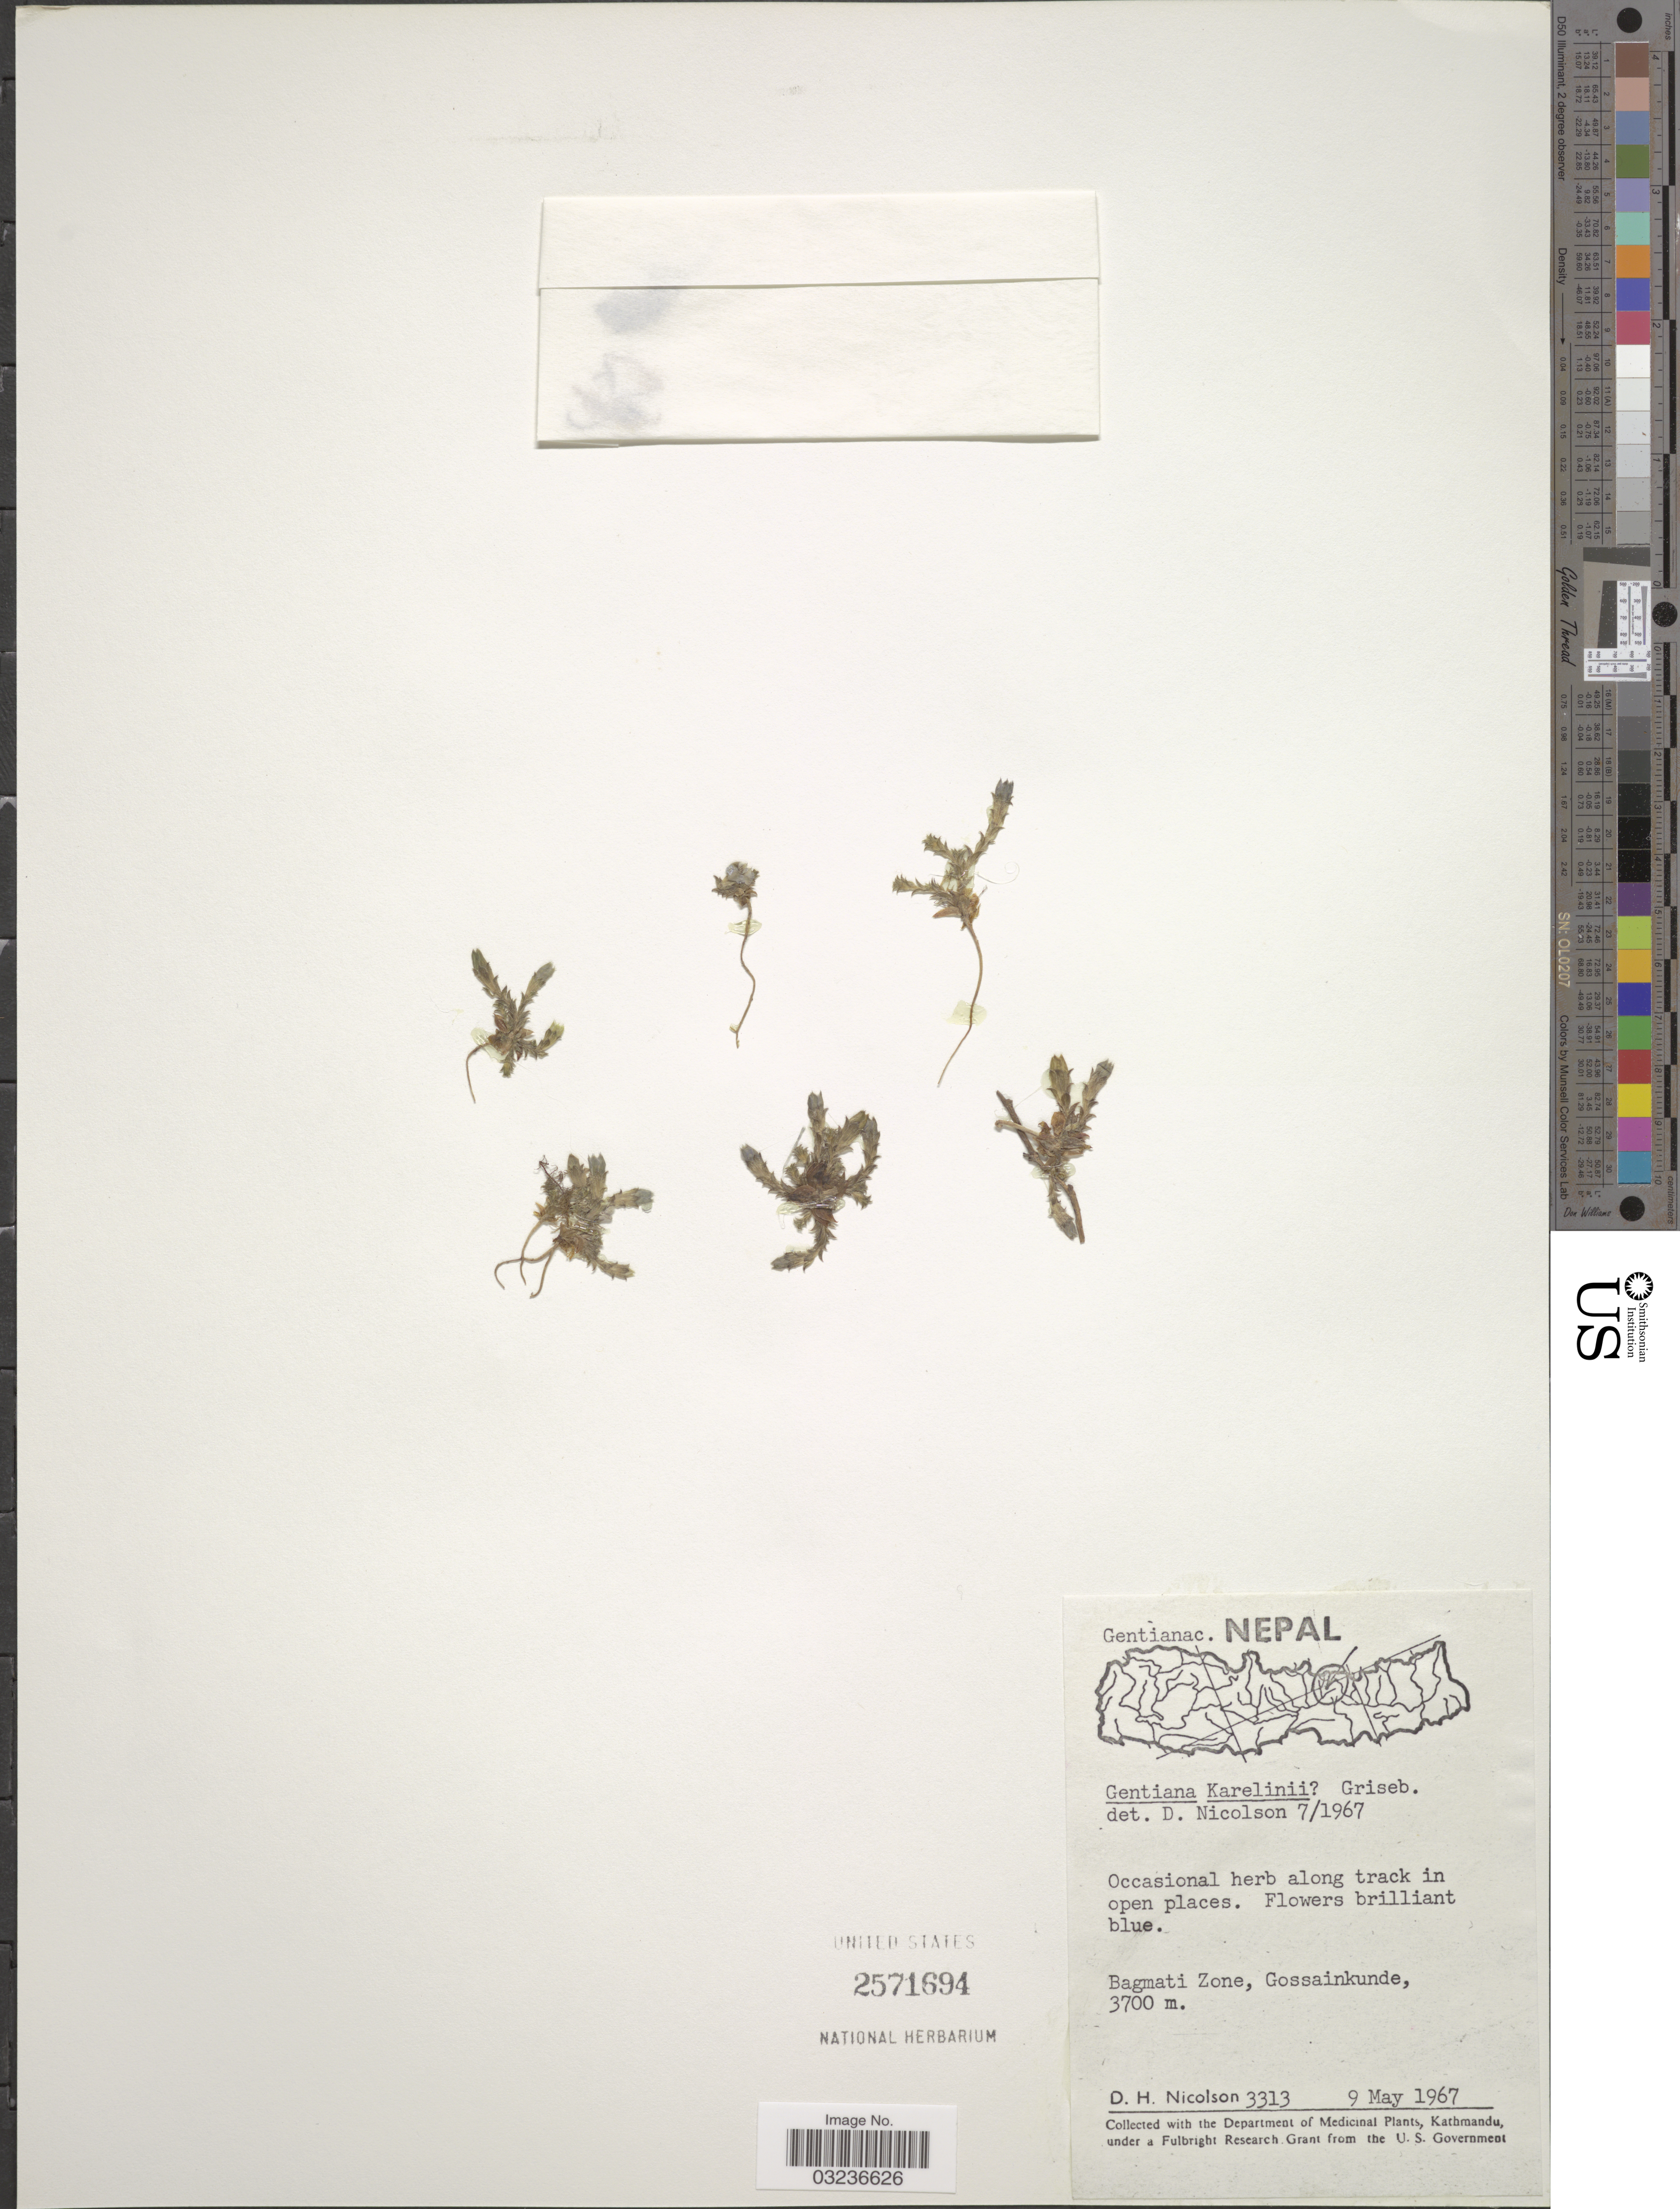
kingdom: Plantae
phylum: Tracheophyta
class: Magnoliopsida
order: Gentianales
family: Gentianaceae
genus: Gentiana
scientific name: Gentiana karelinii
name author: Griseb.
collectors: D. H. Nicolson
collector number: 3313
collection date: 1967-05-09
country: Nepal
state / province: Bagmati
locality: Bagmati Zone, Gossainkunde.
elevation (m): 3700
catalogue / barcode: US 2571694